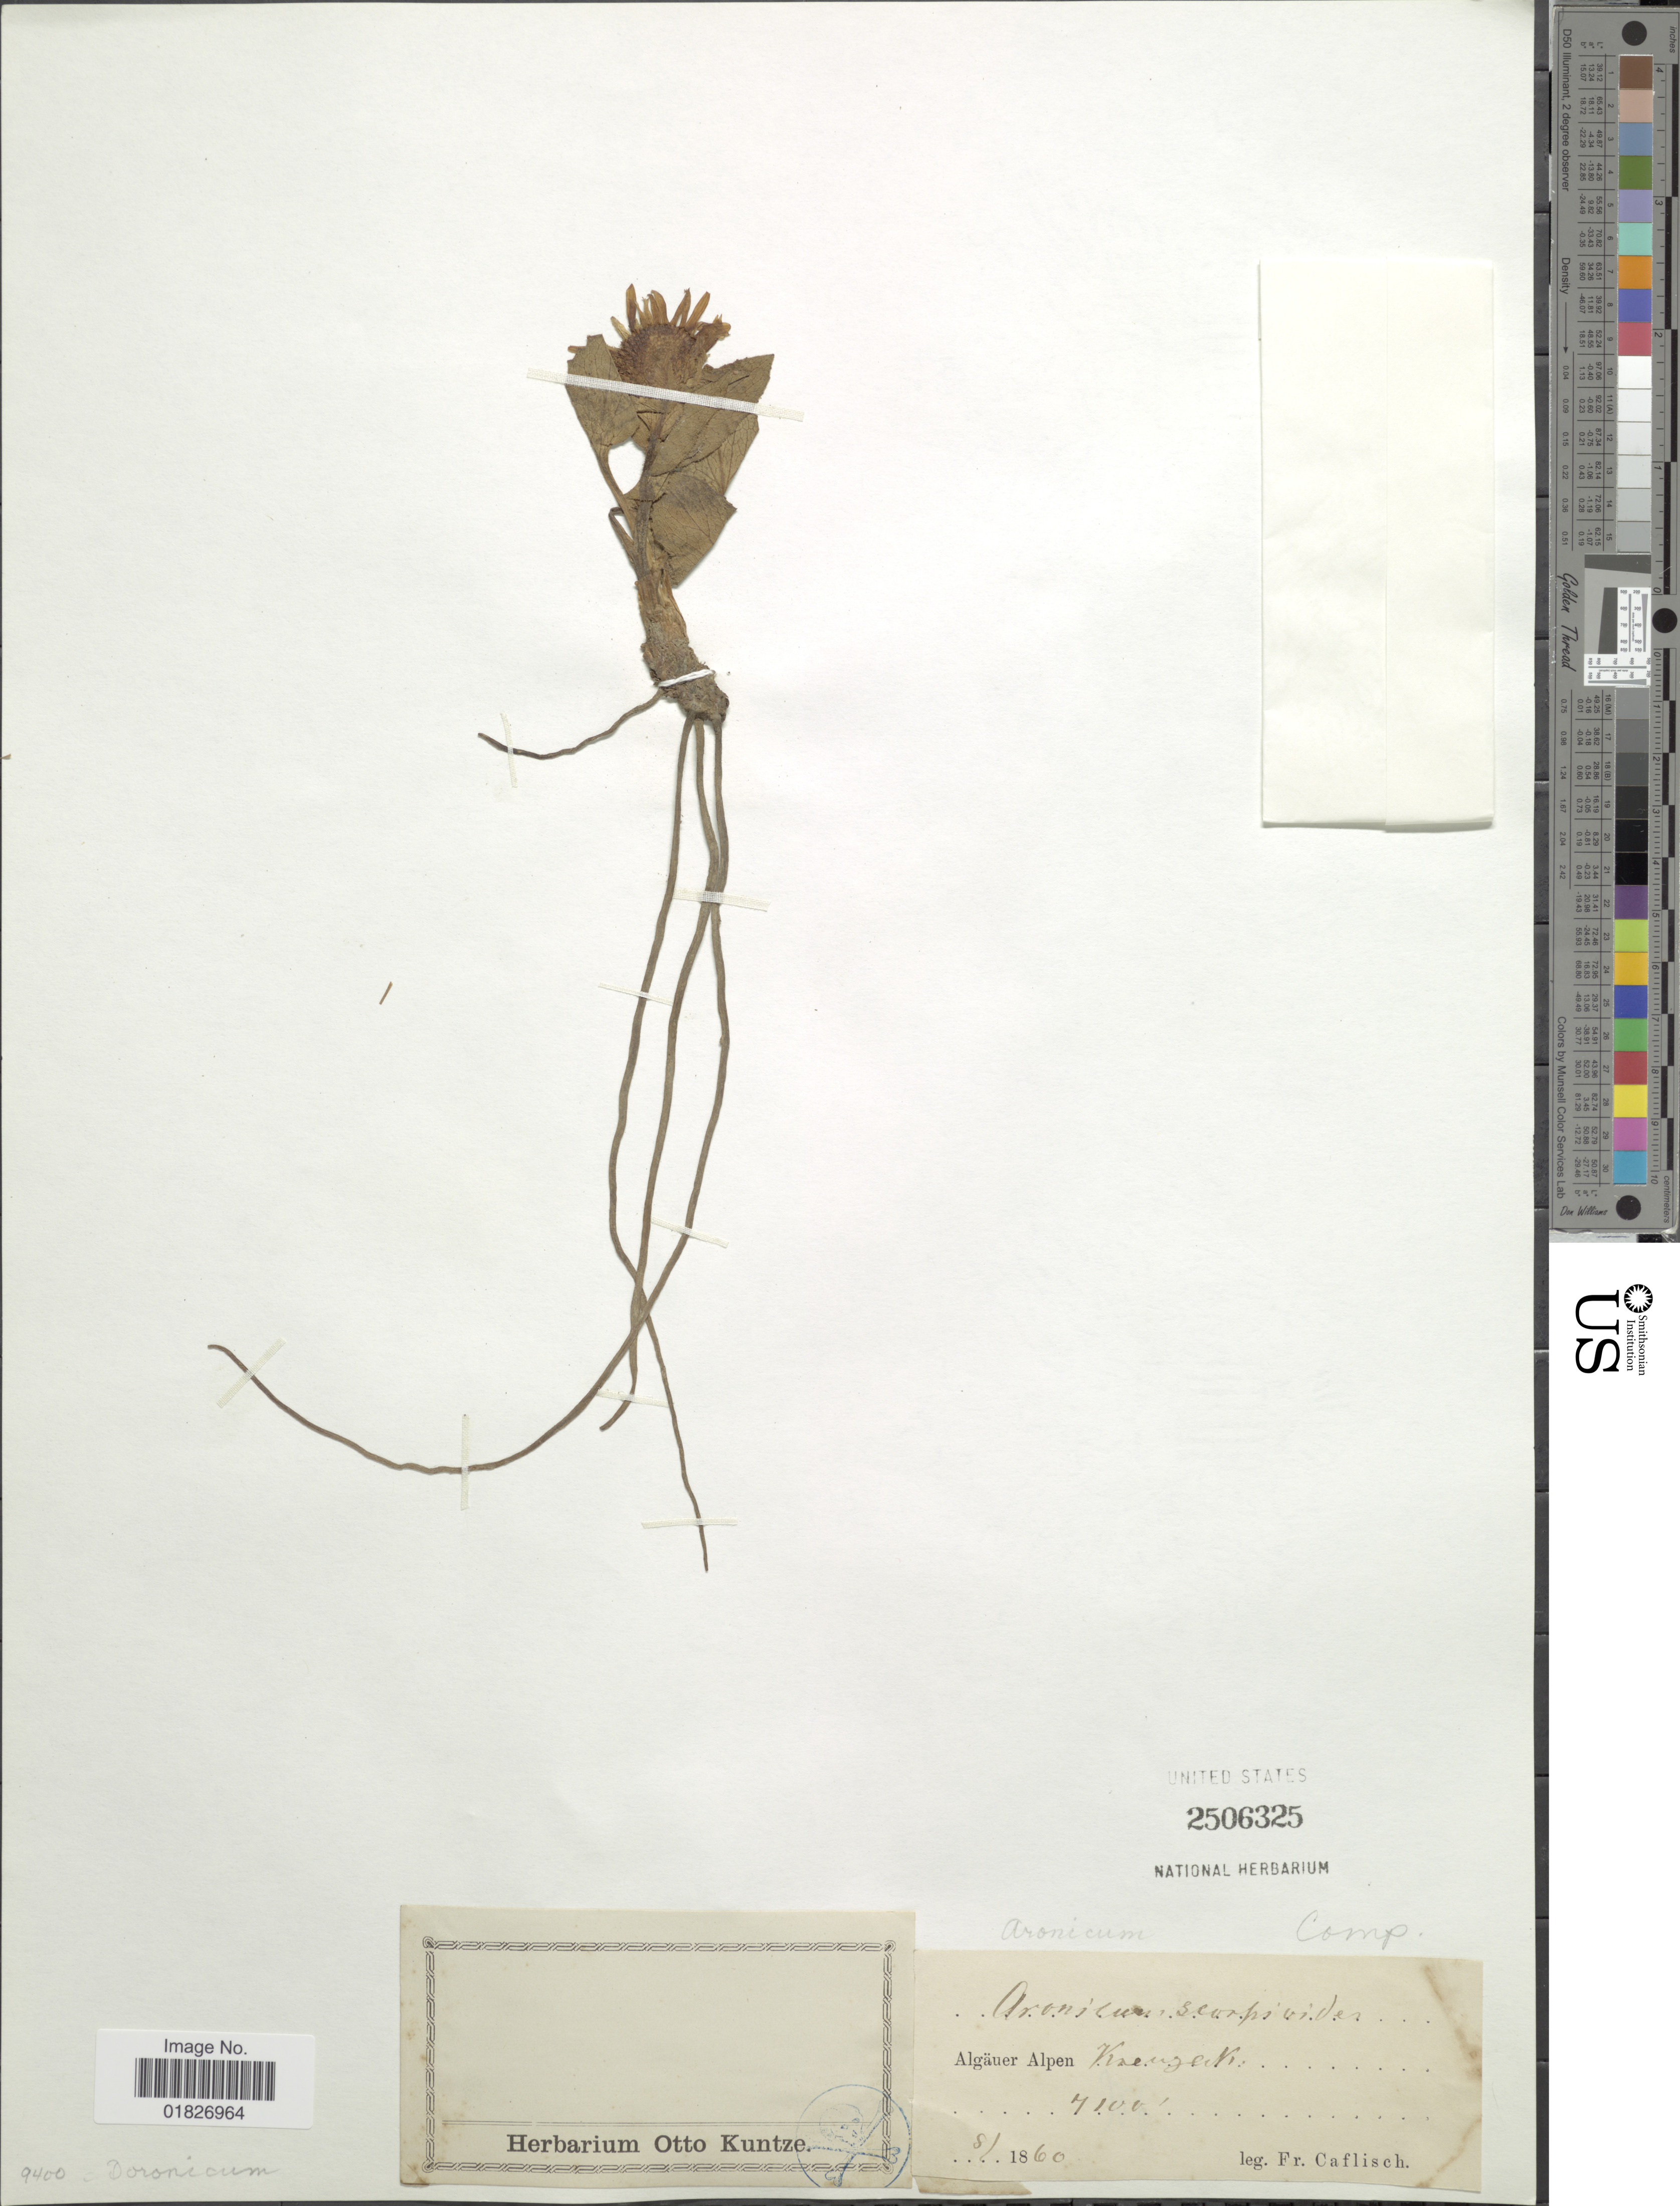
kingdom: Plantae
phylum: Tracheophyta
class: Magnoliopsida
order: Asterales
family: Asteraceae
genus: Doronicum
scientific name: Doronicum grandiflorum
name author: (Nyman) Rydb. & Fourc.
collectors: J. F. Caflisch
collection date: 1860-08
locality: Algauer Alpen, [illegible text]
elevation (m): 2164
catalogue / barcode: US 2506325